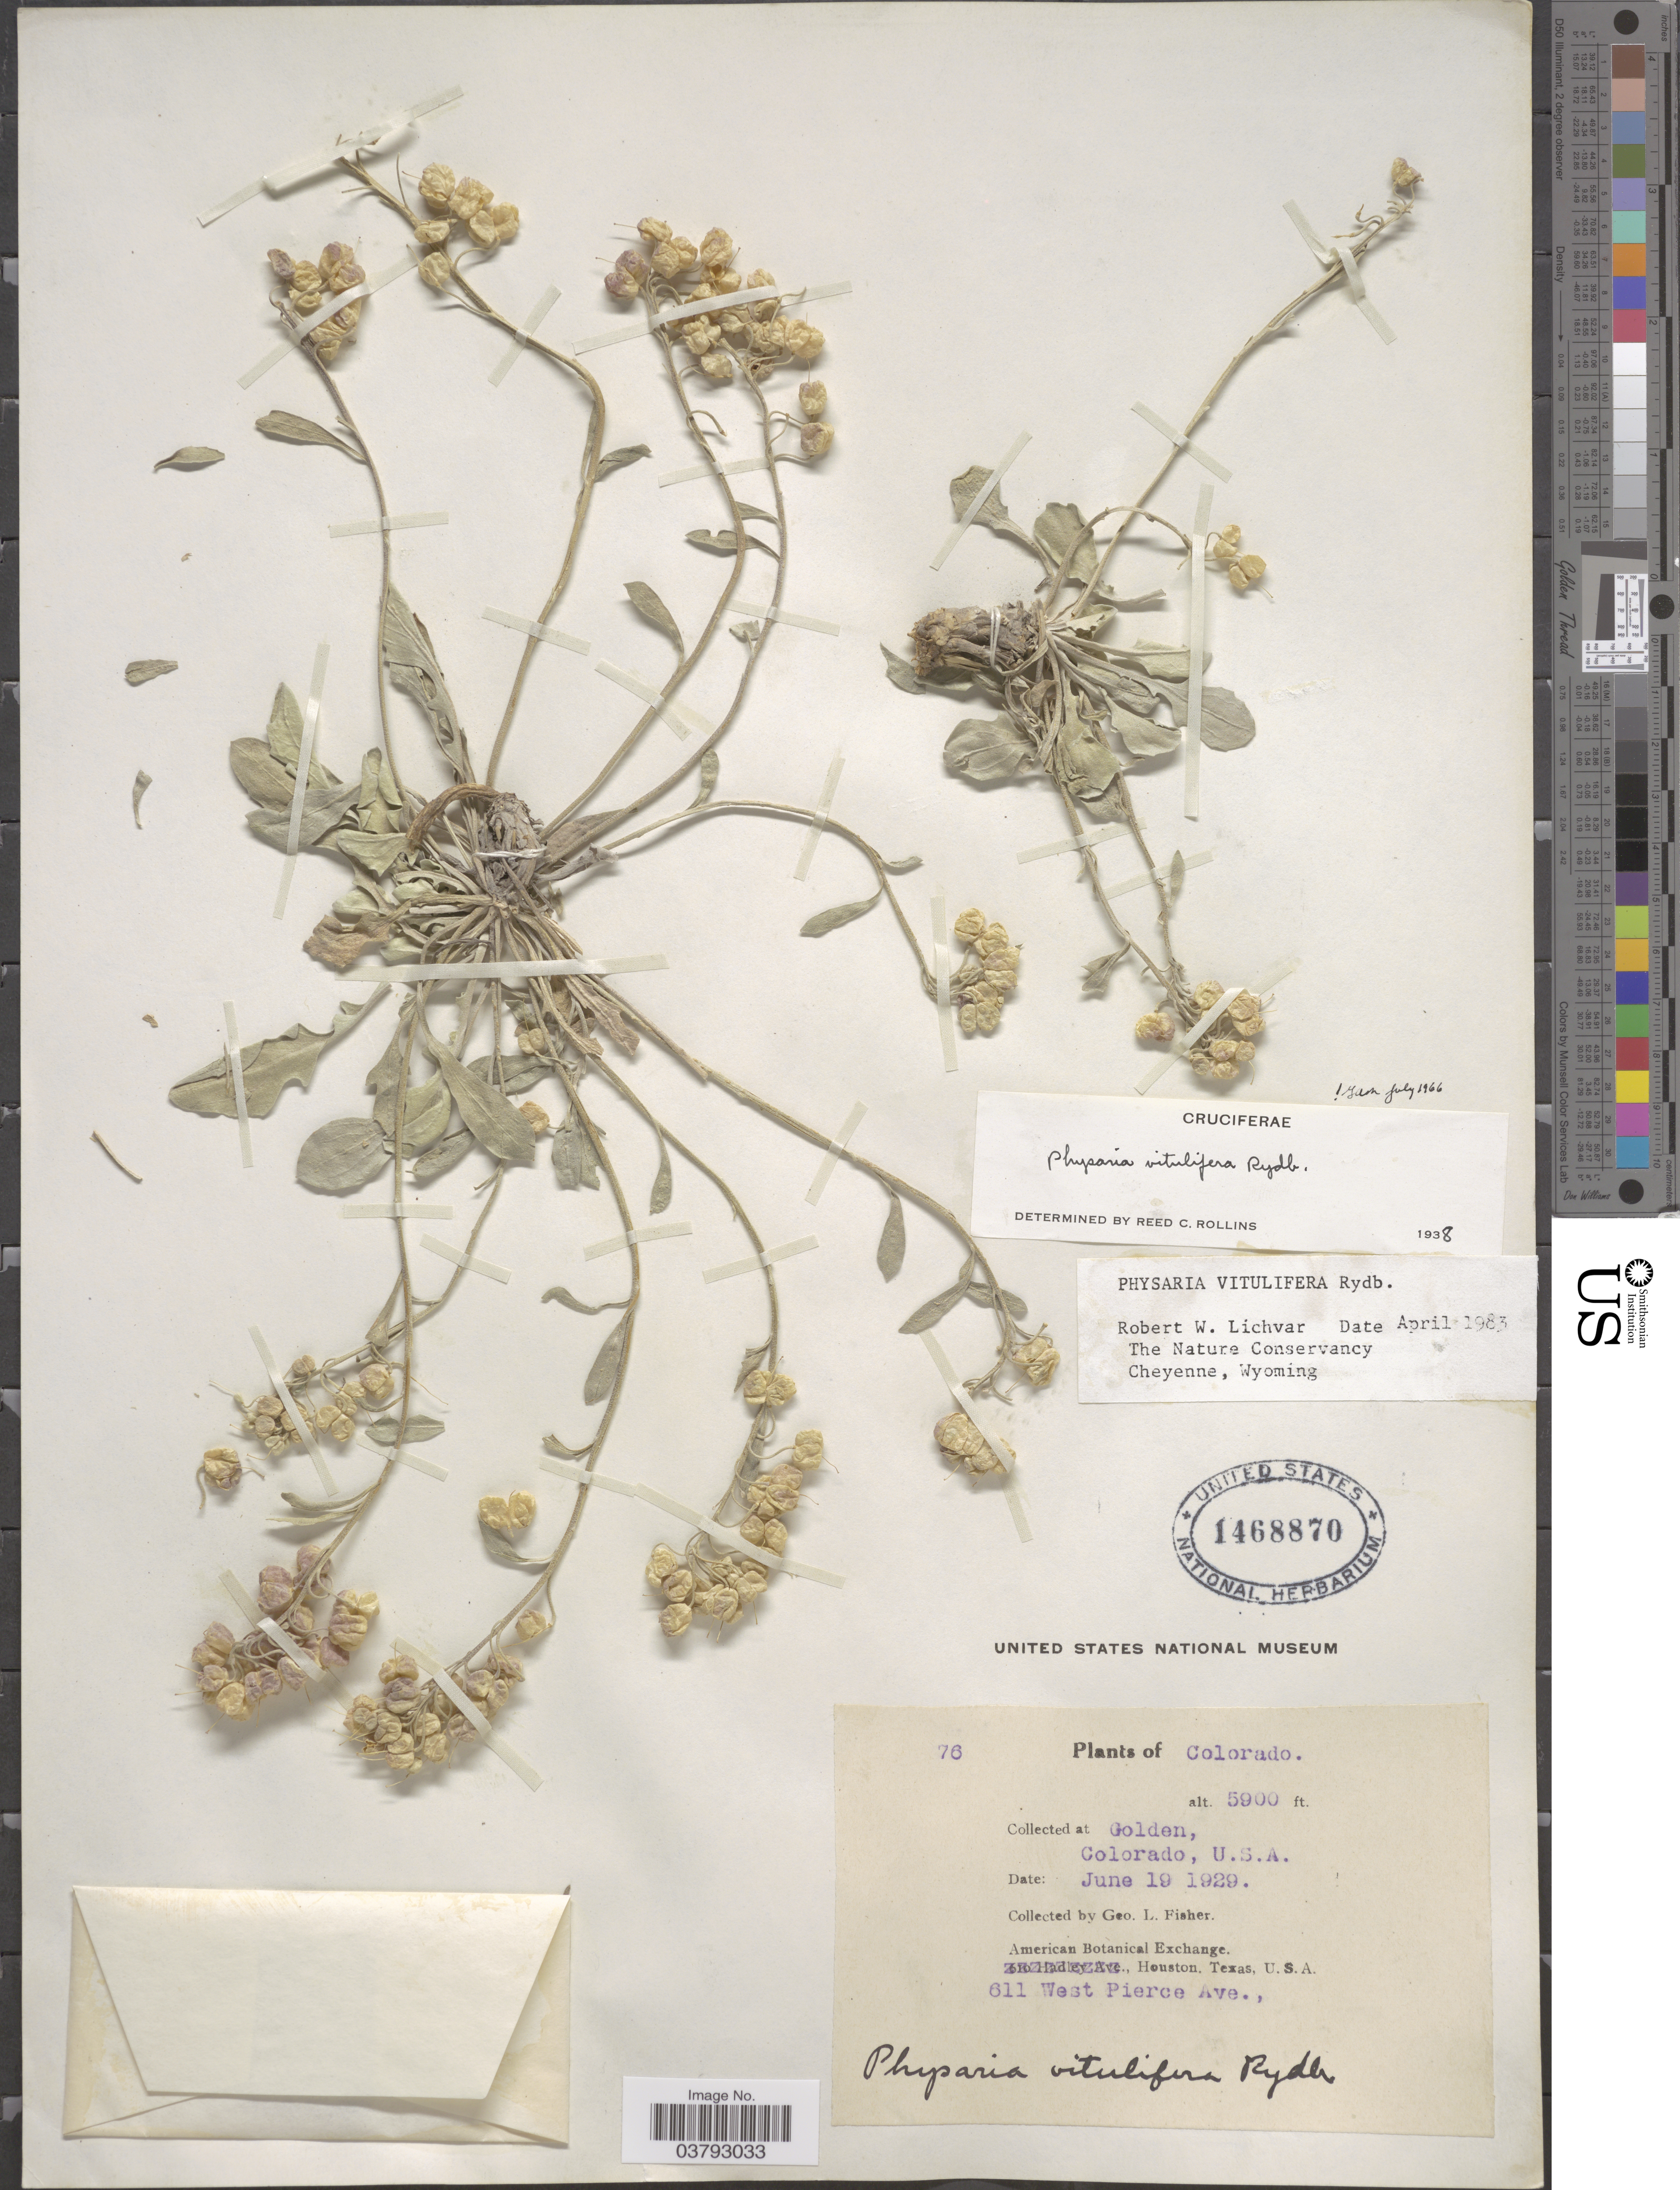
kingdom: Plantae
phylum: Tracheophyta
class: Magnoliopsida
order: Brassicales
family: Brassicaceae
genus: Physaria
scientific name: Physaria vitulifera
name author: Rydb.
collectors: G. L. Fisher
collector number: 76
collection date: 1929-06-19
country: United States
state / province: Colorado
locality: Golden.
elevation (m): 1798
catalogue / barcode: US 1468870